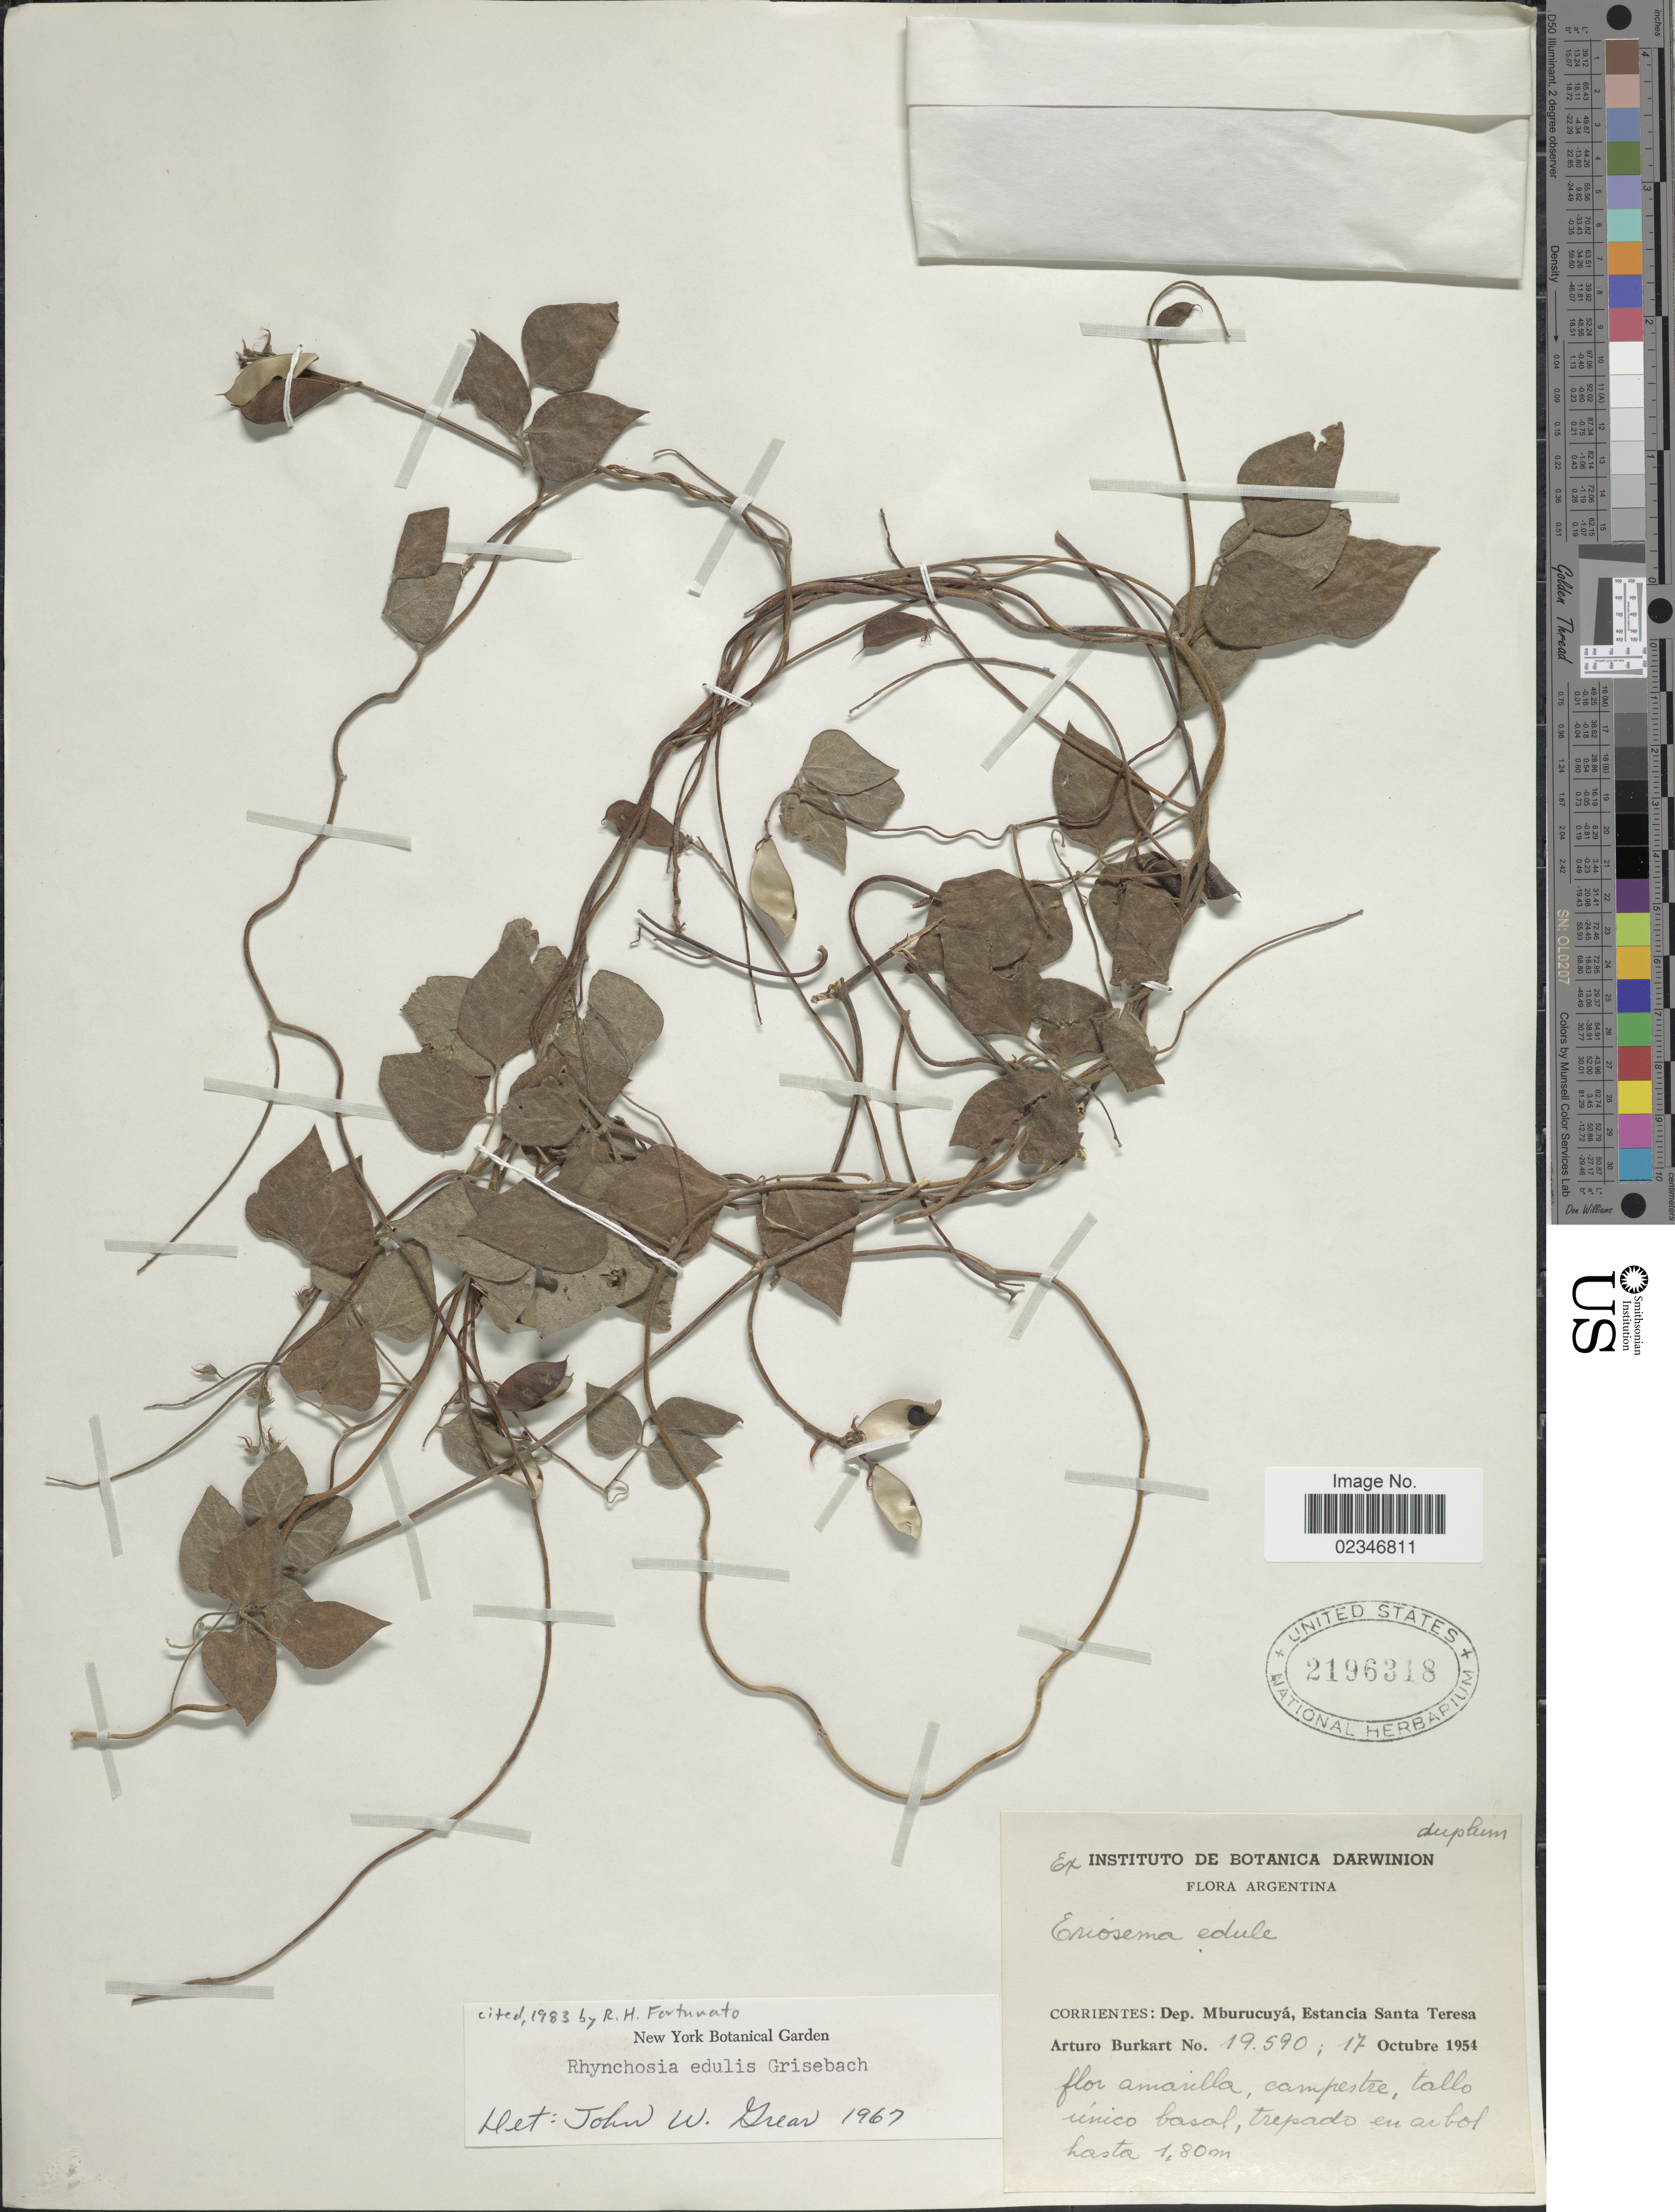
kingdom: Plantae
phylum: Tracheophyta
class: Magnoliopsida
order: Fabales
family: Fabaceae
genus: Rhynchosia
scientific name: Rhynchosia edulis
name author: Griseb.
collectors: A. E. Burkart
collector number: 19590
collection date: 1954-10-17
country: Argentina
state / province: Corrientes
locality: Corrientes: Dep. Mburucuya, Estancia Santa Teresa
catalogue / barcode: US 2196318